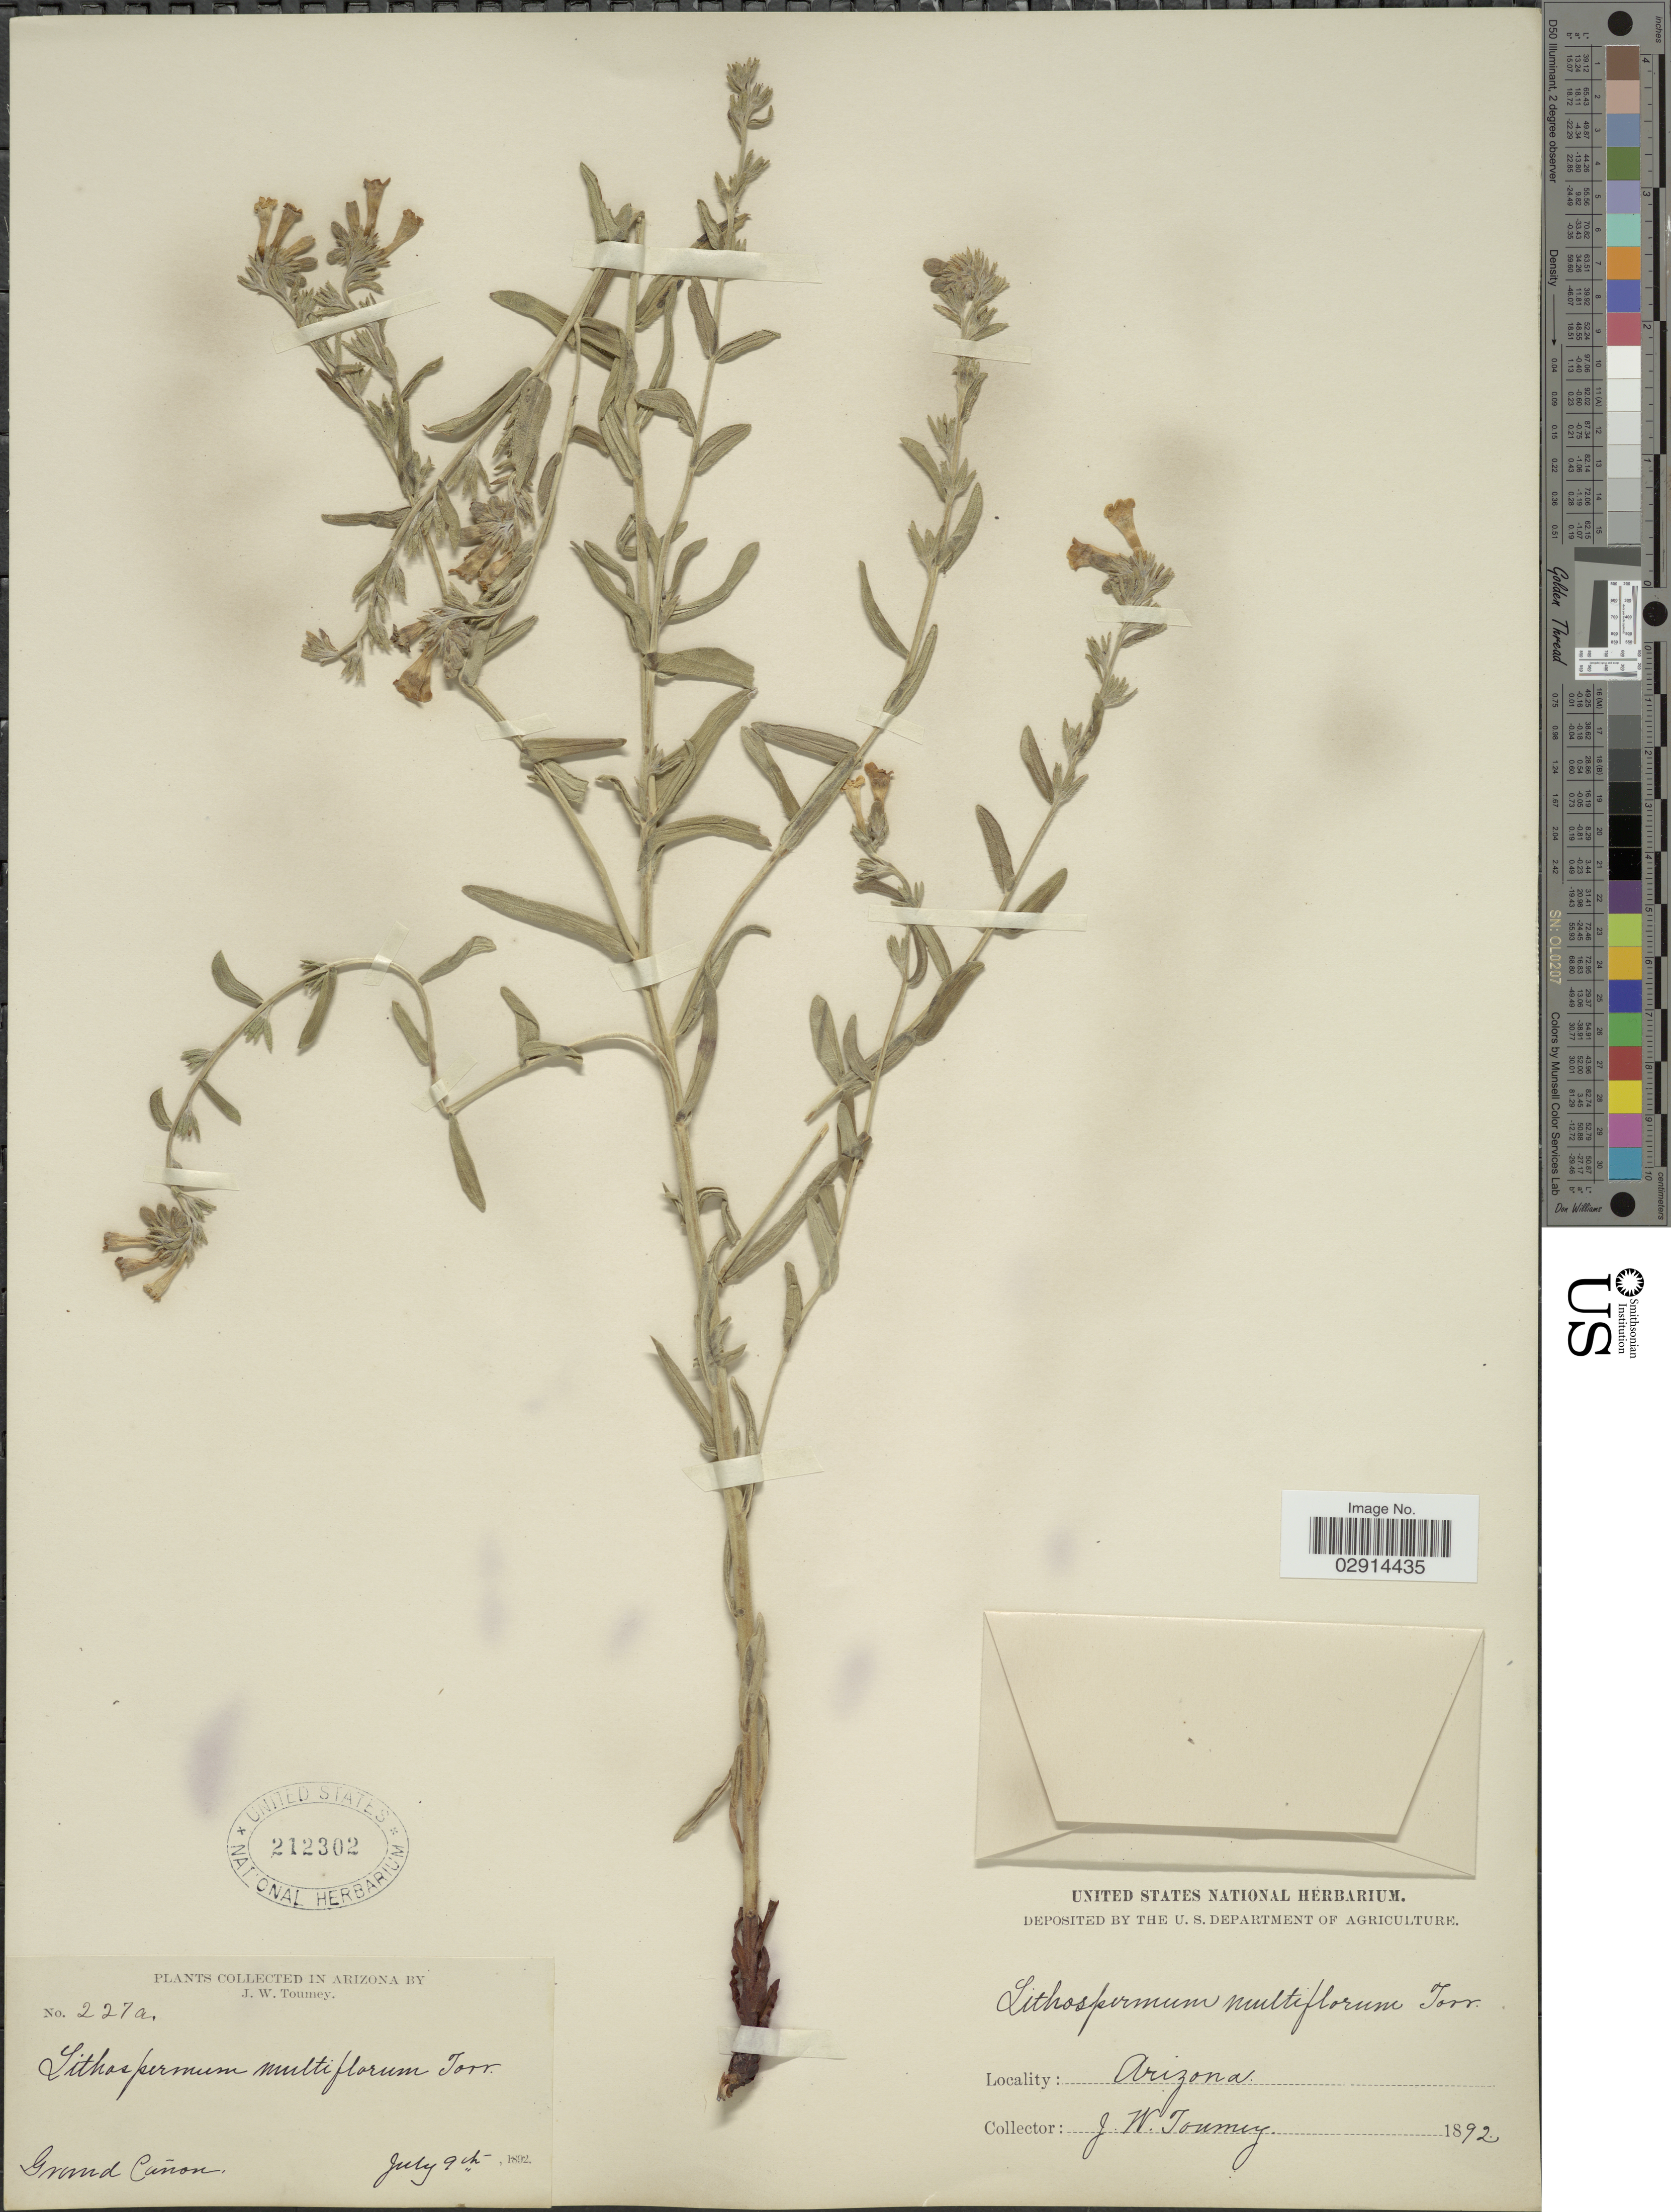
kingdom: Plantae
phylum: Tracheophyta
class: Magnoliopsida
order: Boraginales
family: Boraginaceae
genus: Lithospermum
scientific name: Lithospermum multiflorum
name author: Torr. ex A. Gray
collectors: J. W. Toumey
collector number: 227a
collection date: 1892-07-09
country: United States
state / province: Arizona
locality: Grand Cañon.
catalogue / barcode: US 212302